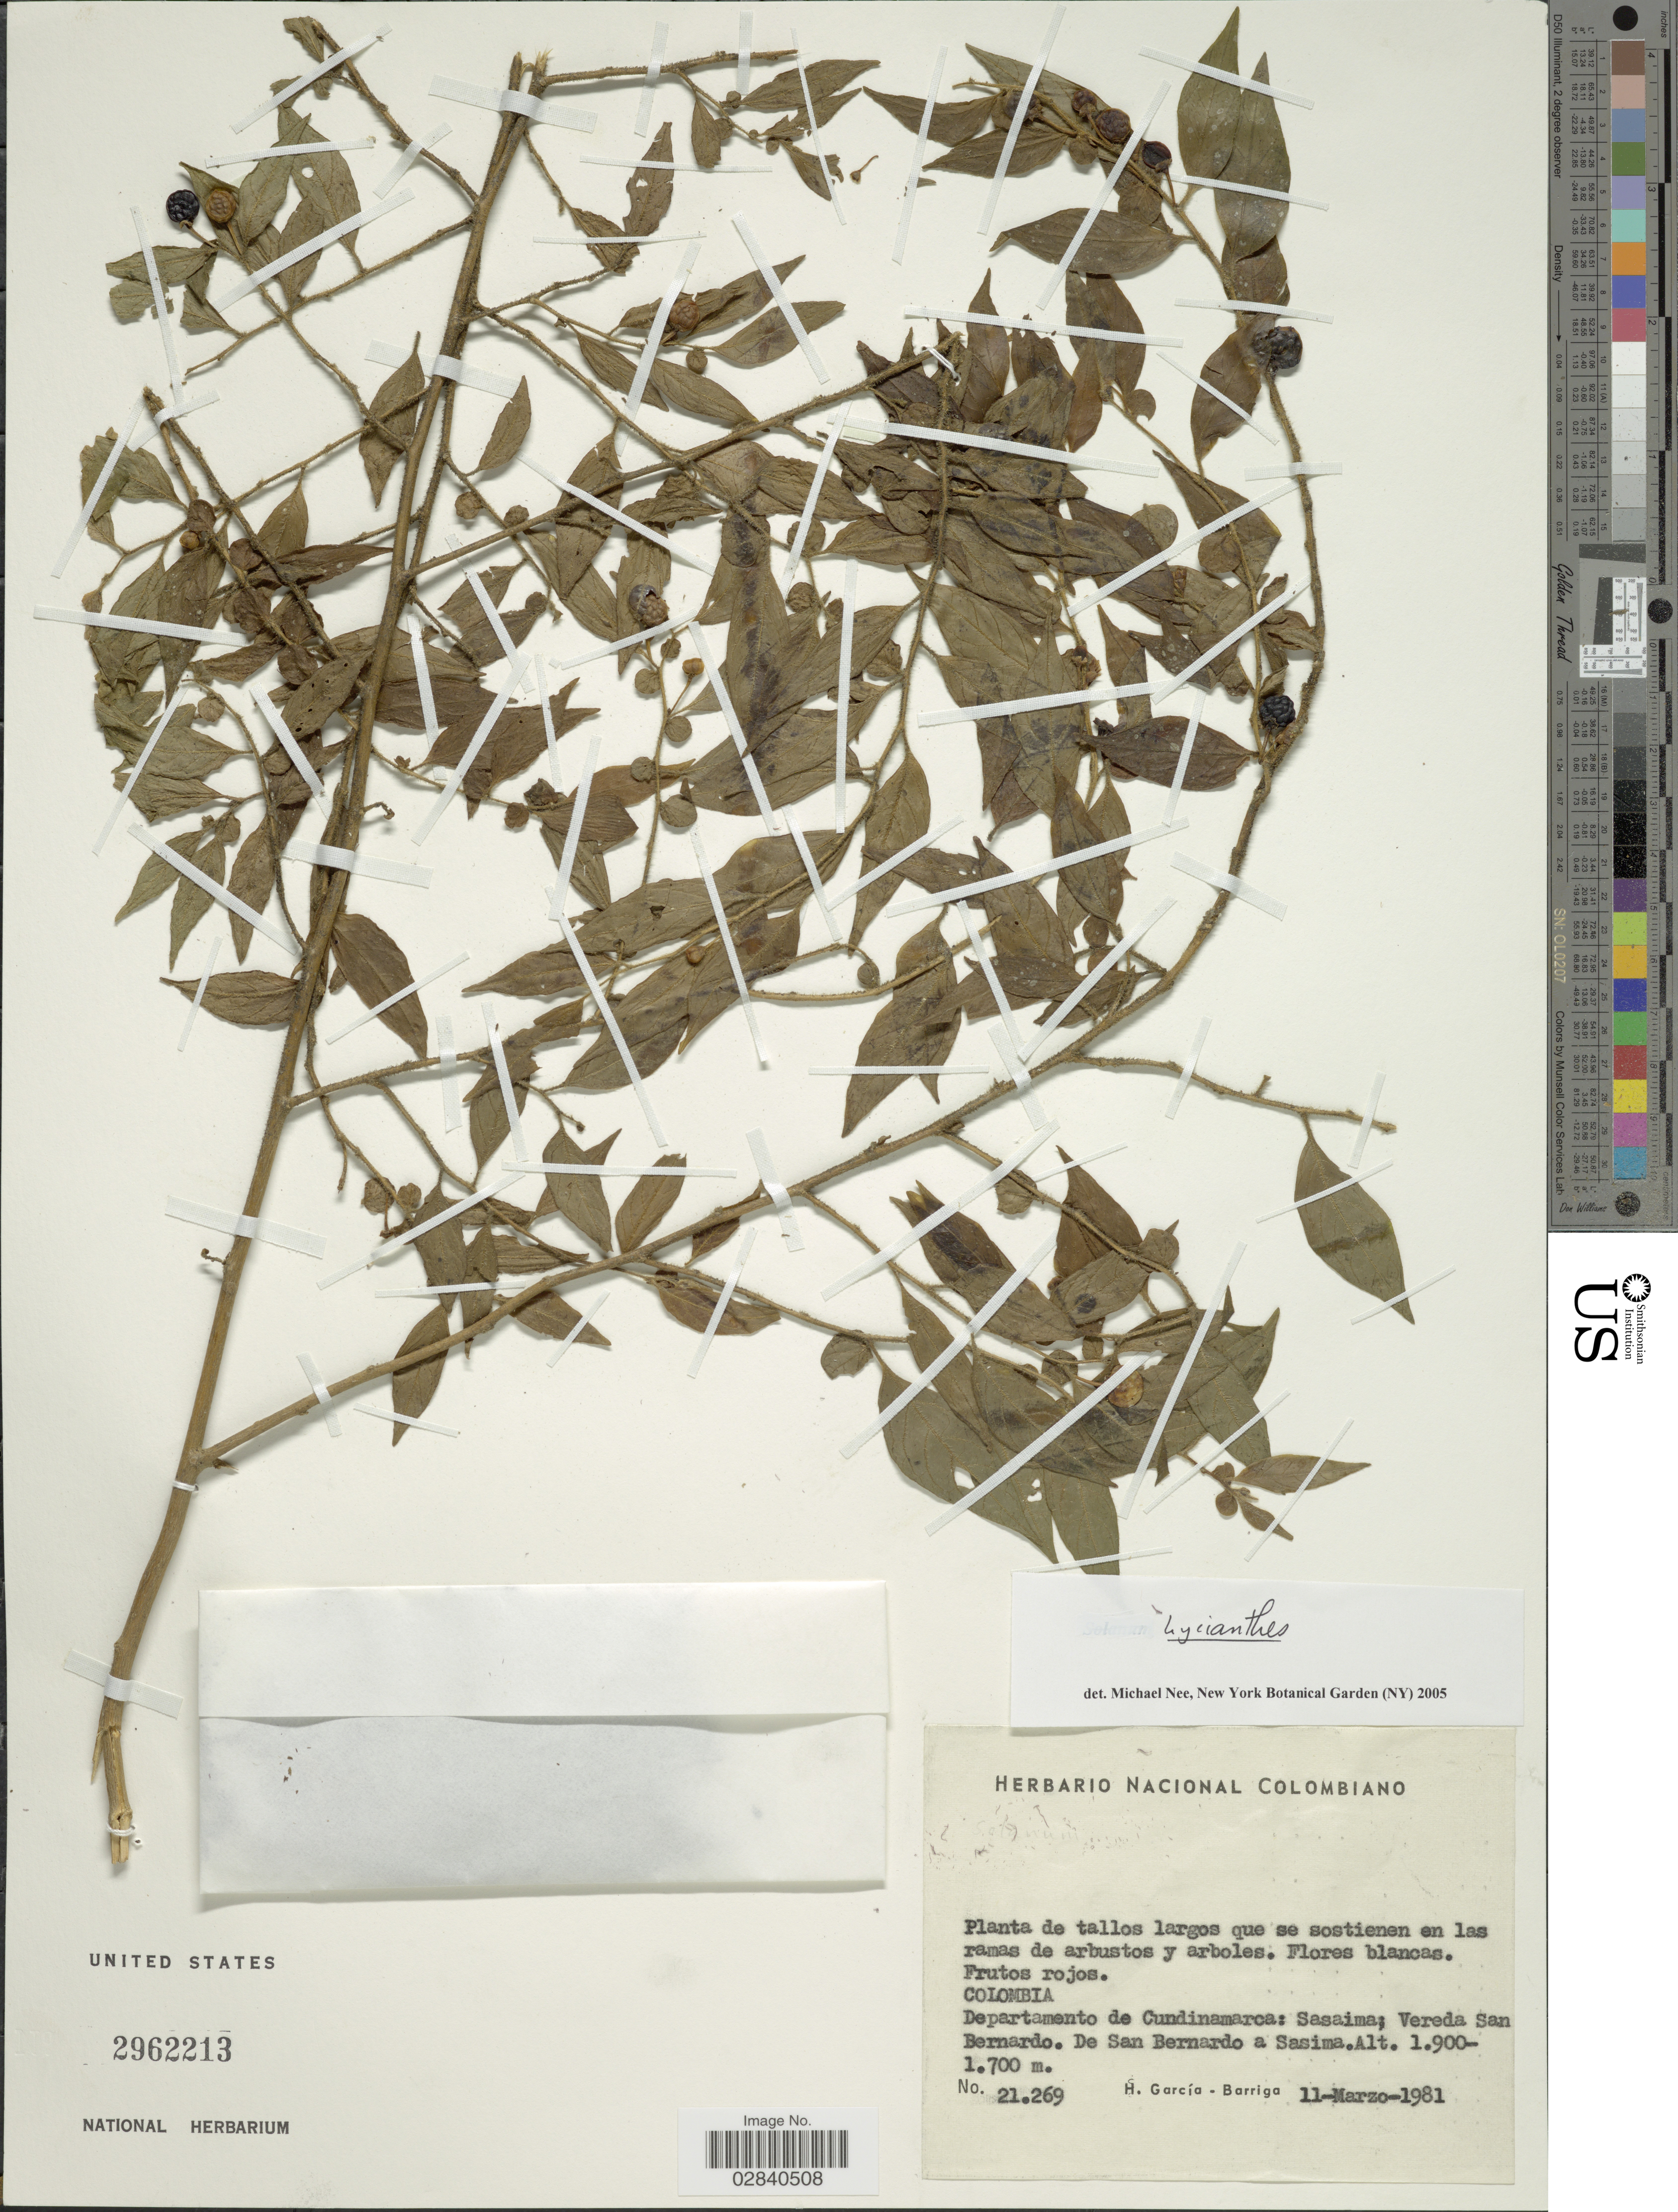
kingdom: Plantae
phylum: Tracheophyta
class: Magnoliopsida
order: Solanales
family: Solanaceae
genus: Lycianthes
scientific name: Lycianthes sp.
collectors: H. García Barriga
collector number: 21269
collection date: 1981-03-11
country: Colombia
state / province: Cundinamarca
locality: Departamento de Cundinamarca: Sasaima: Vereda San Bernardo, De San Bernardo a Sasima.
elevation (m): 1700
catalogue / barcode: US 2962213